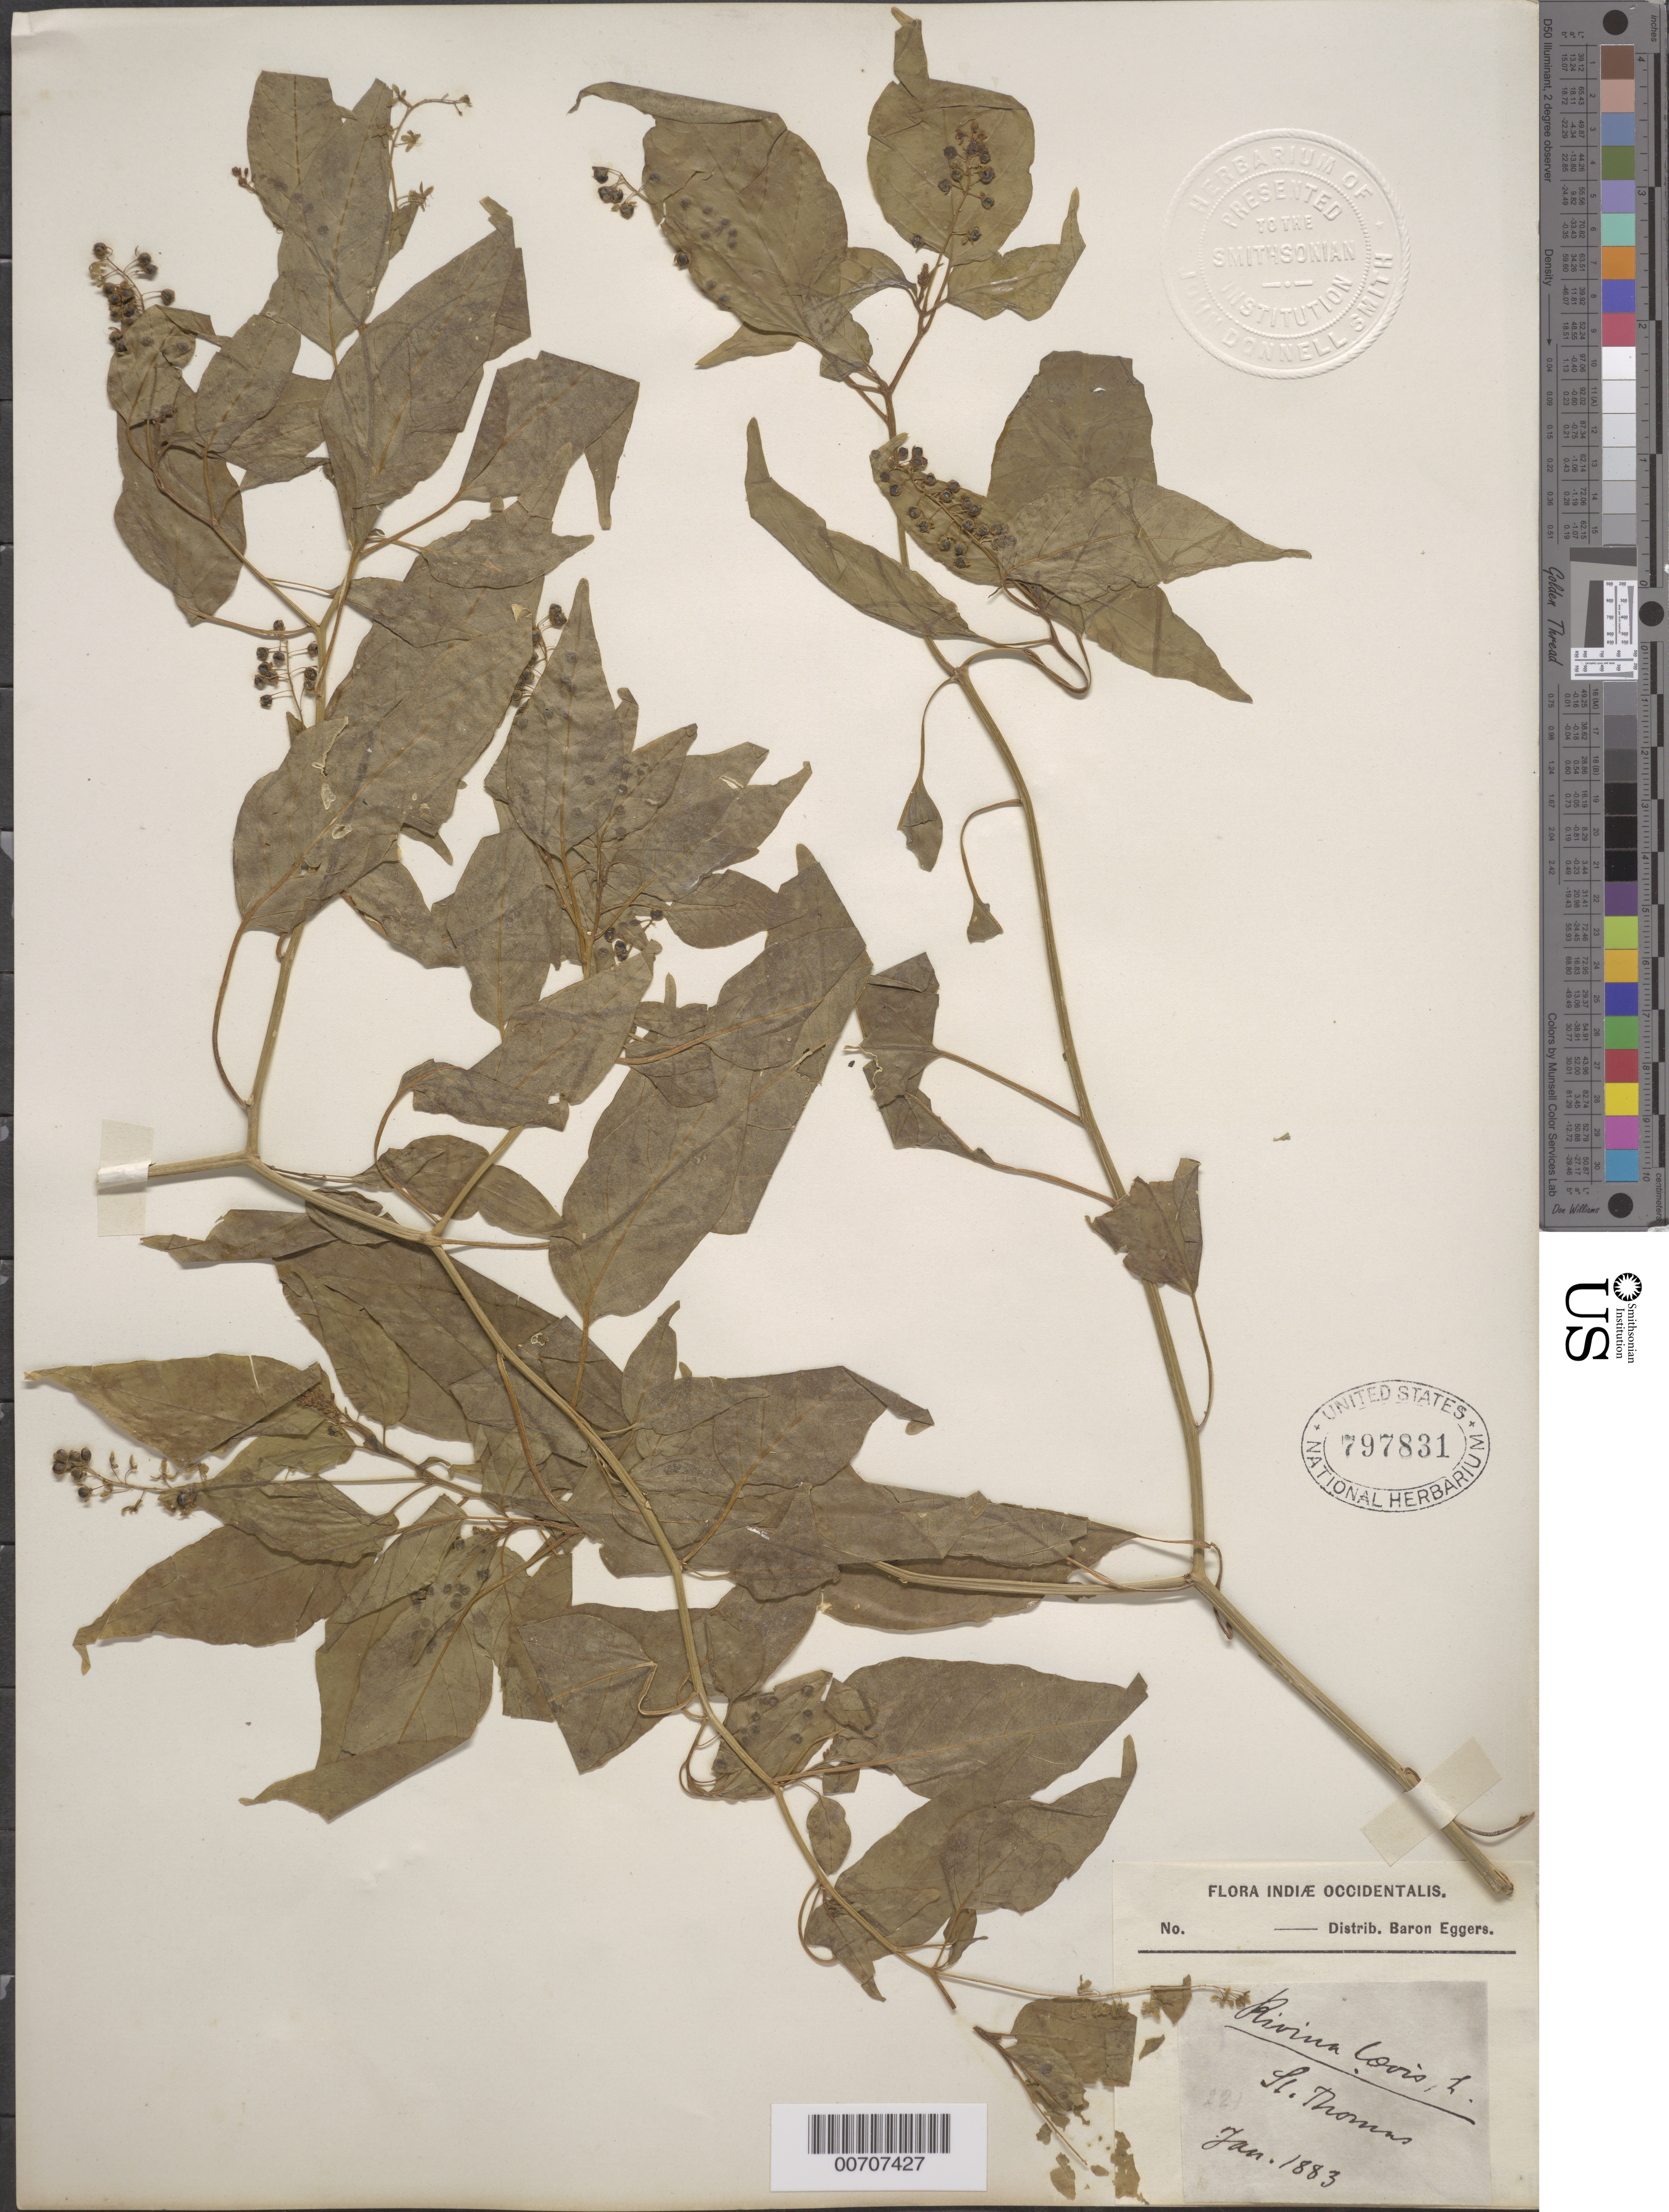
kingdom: Plantae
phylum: Tracheophyta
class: Magnoliopsida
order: Caryophyllales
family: Phytolaccaceae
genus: Rivina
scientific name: Rivina laevis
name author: L.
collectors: H. F. A. von Eggers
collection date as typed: Jan 1883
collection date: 1883-01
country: U.S. Virgin Islands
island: St. Thomas Island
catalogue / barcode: US 797831